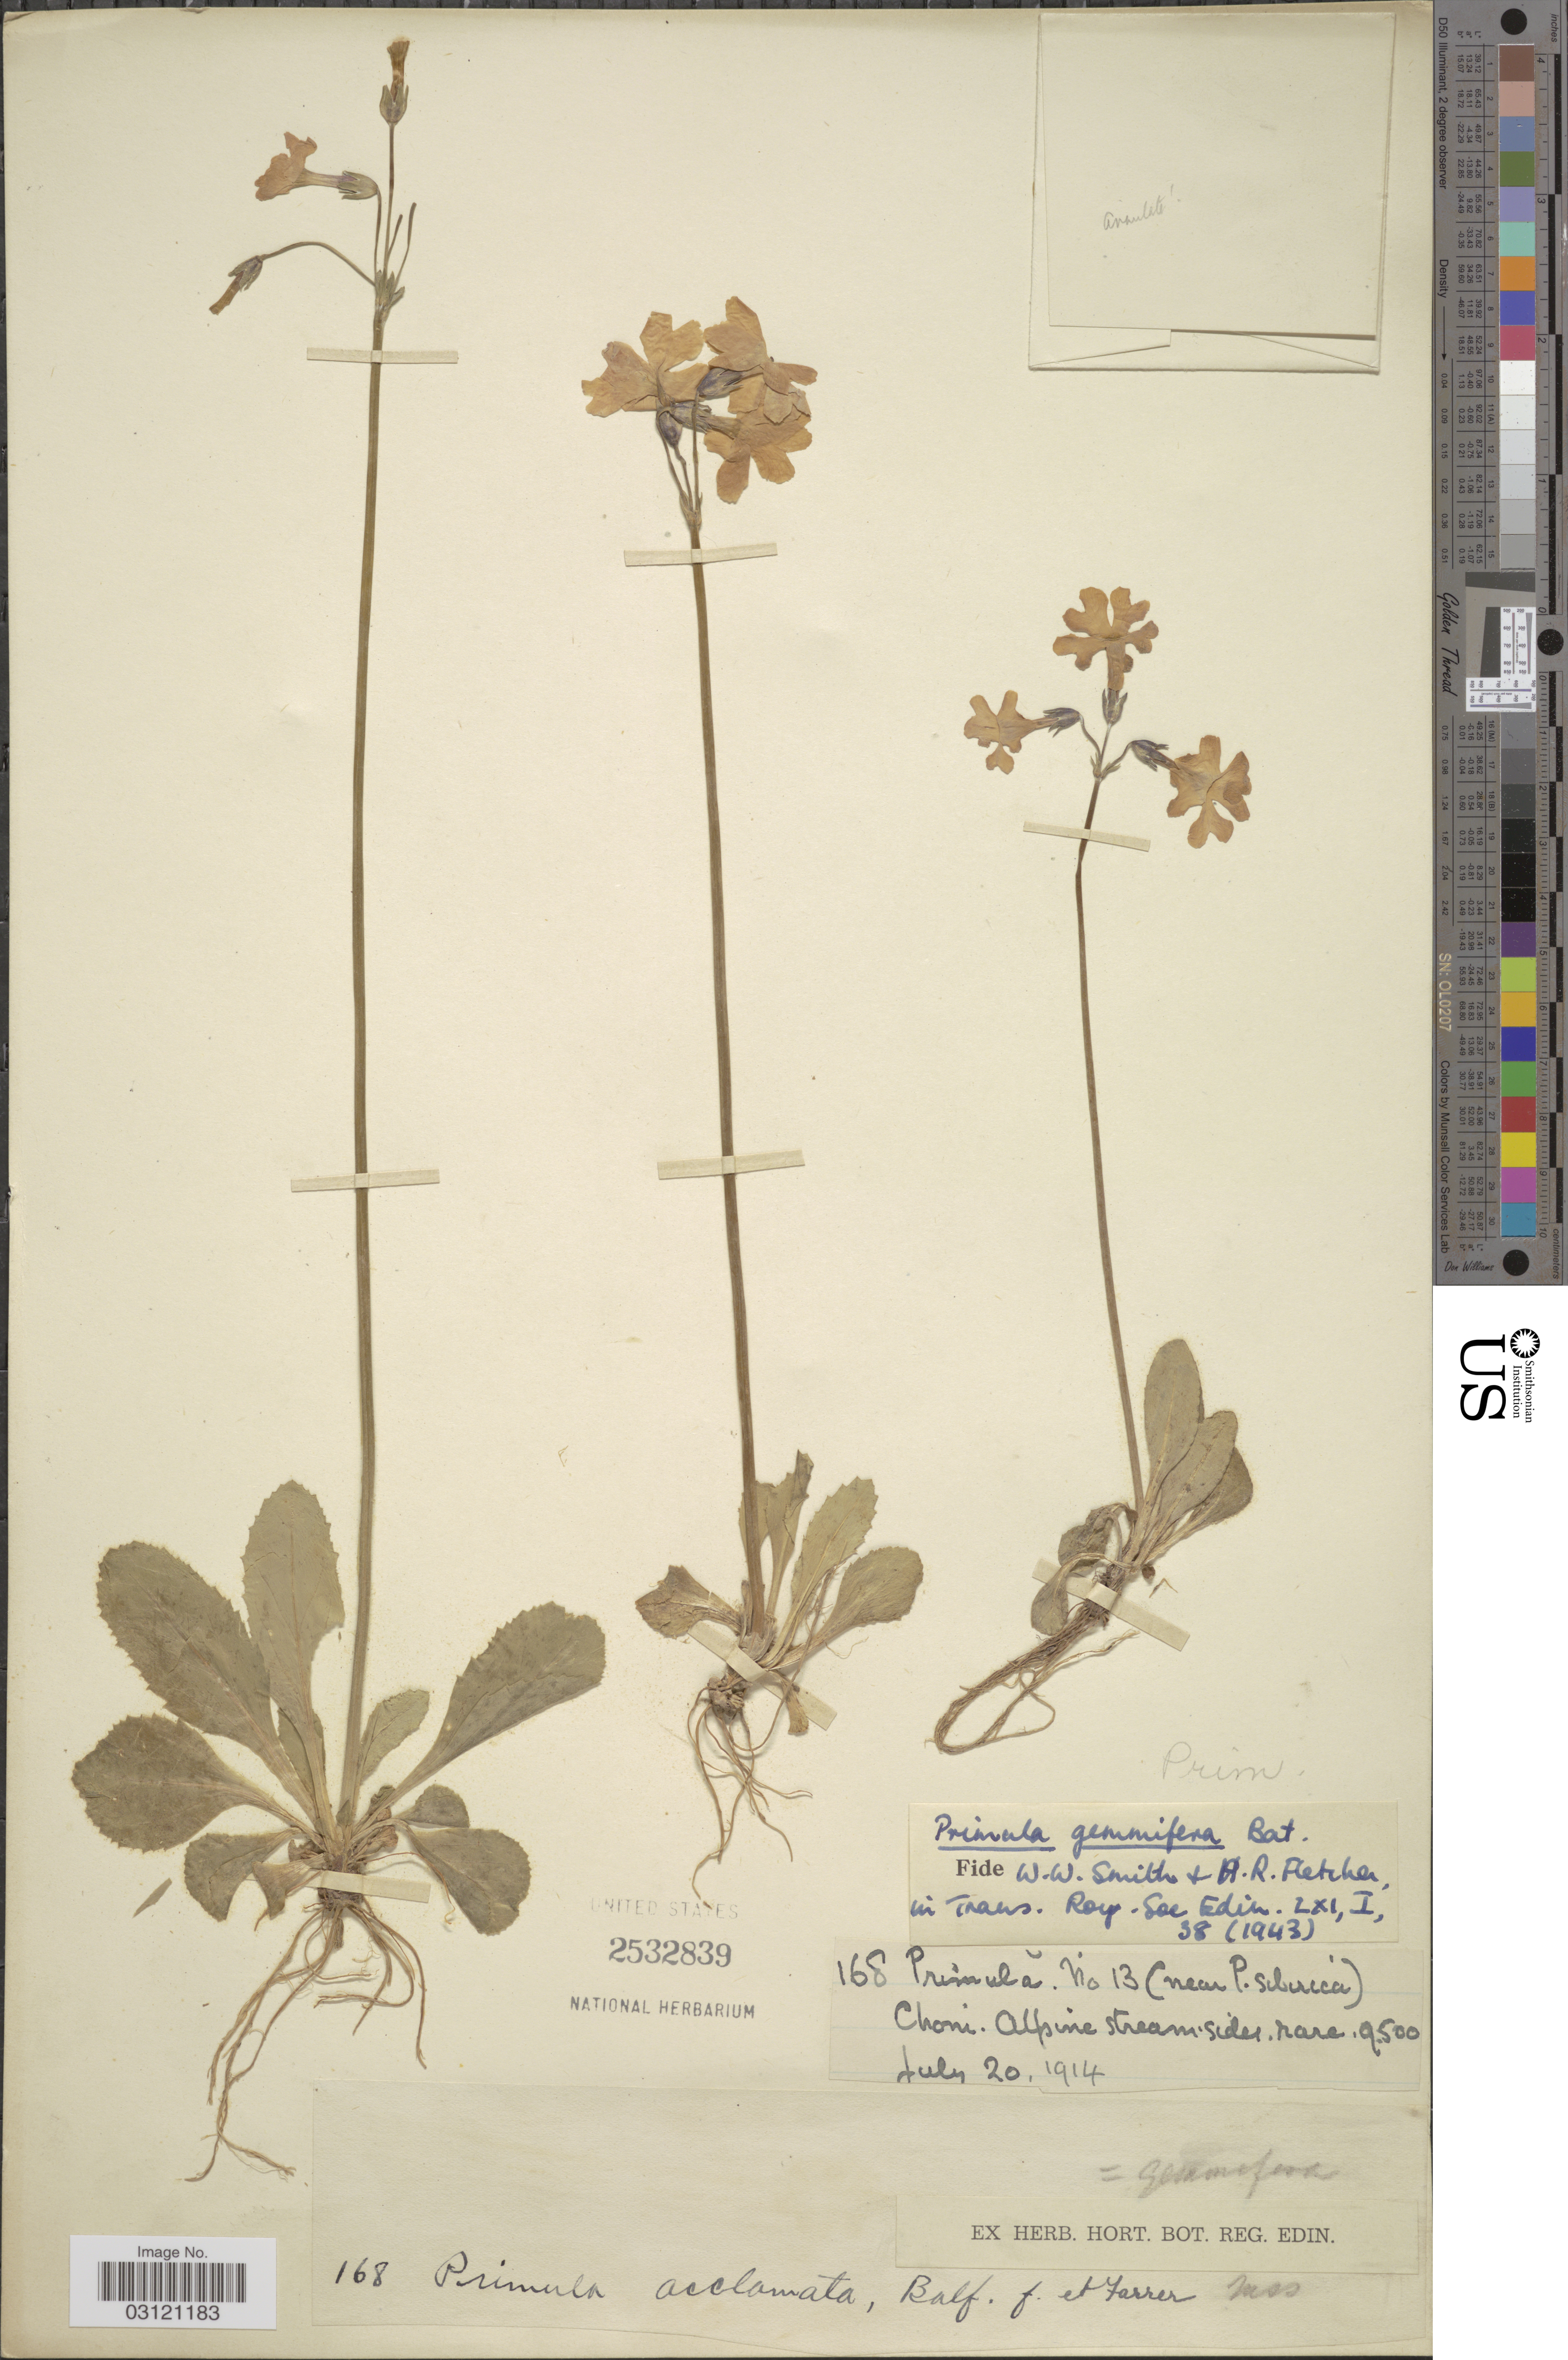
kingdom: Plantae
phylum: Tracheophyta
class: Magnoliopsida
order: Ericales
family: Primulaceae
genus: Primula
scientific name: Primula gemmifera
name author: Batalin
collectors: Ex herb. Hort. Reg. Bot. Edin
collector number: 168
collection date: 1914-07-20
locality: Choni, Alpine streamsides.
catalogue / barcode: US 2532839